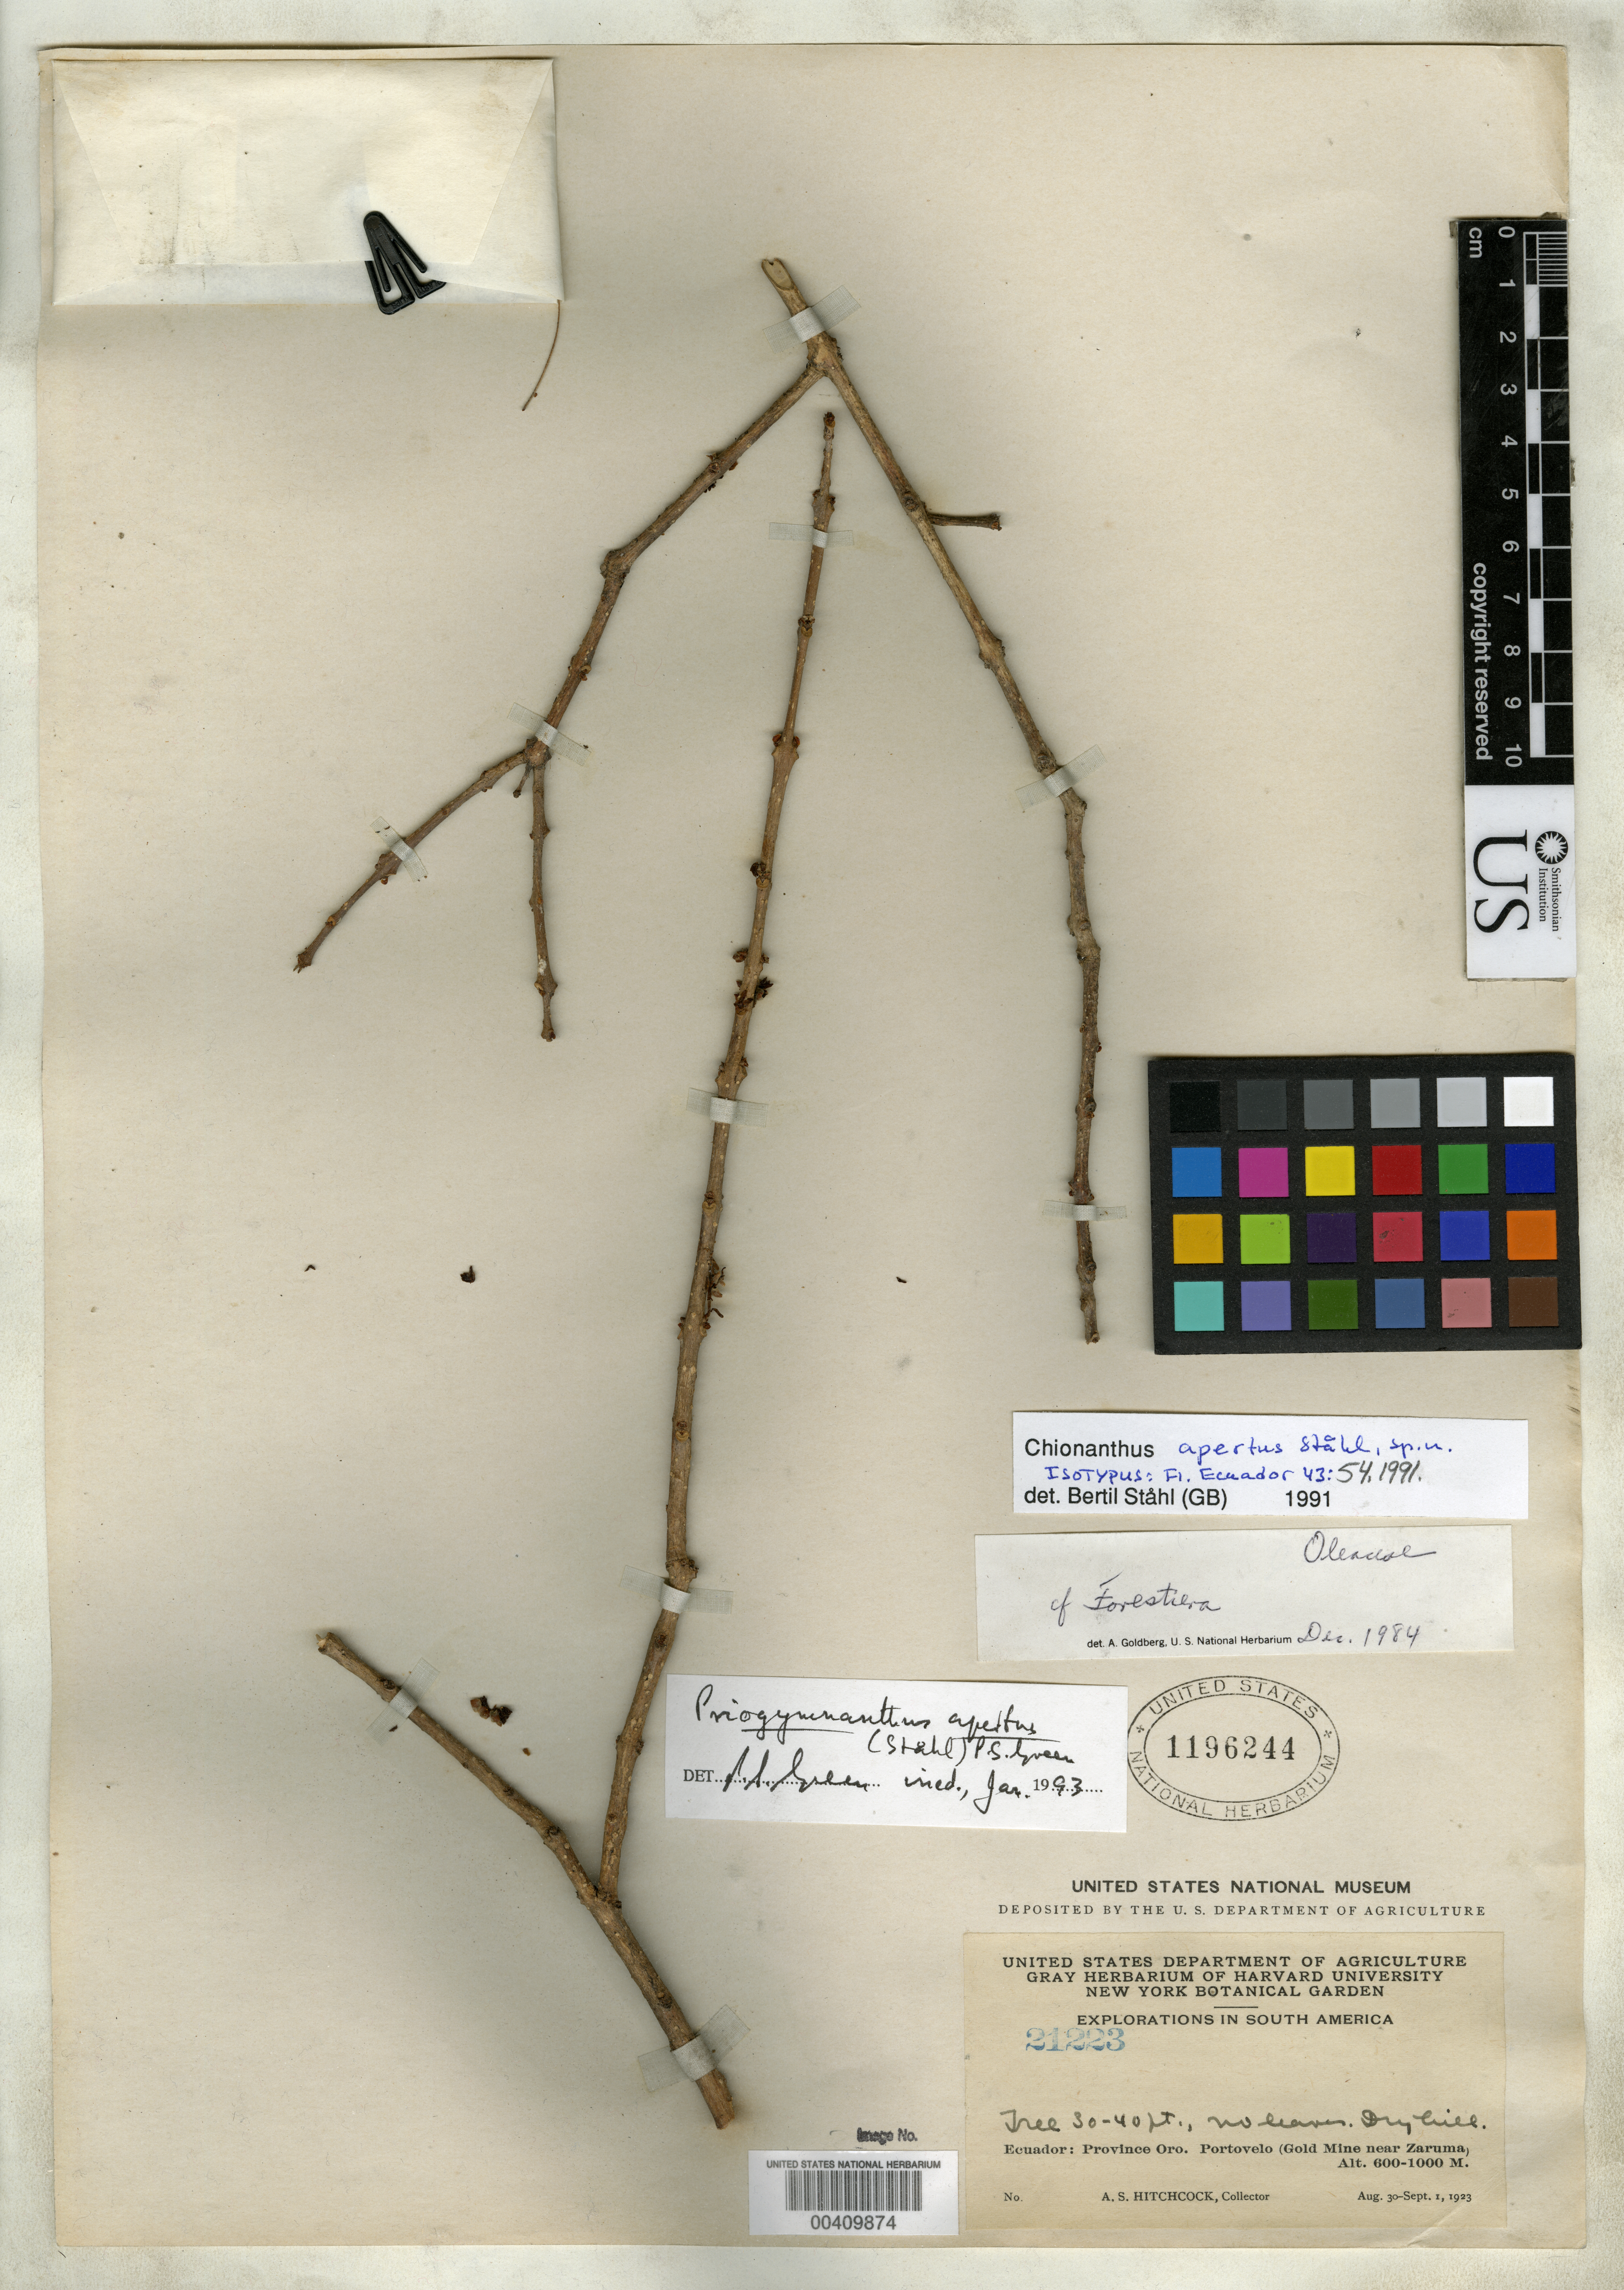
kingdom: Plantae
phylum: Tracheophyta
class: Magnoliopsida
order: Lamiales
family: Oleaceae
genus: Chionanthus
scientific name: Chionanthus apertus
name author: B. Ståhl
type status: Isotype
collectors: A. S. Hitchcock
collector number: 21223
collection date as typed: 30 Sep 1923 to 01 Sep 1923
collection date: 1923-09-01/1923-09-30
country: Ecuador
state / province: El Oro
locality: Portovelo, gold mine near Zaruma.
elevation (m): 600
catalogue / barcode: US 1196244